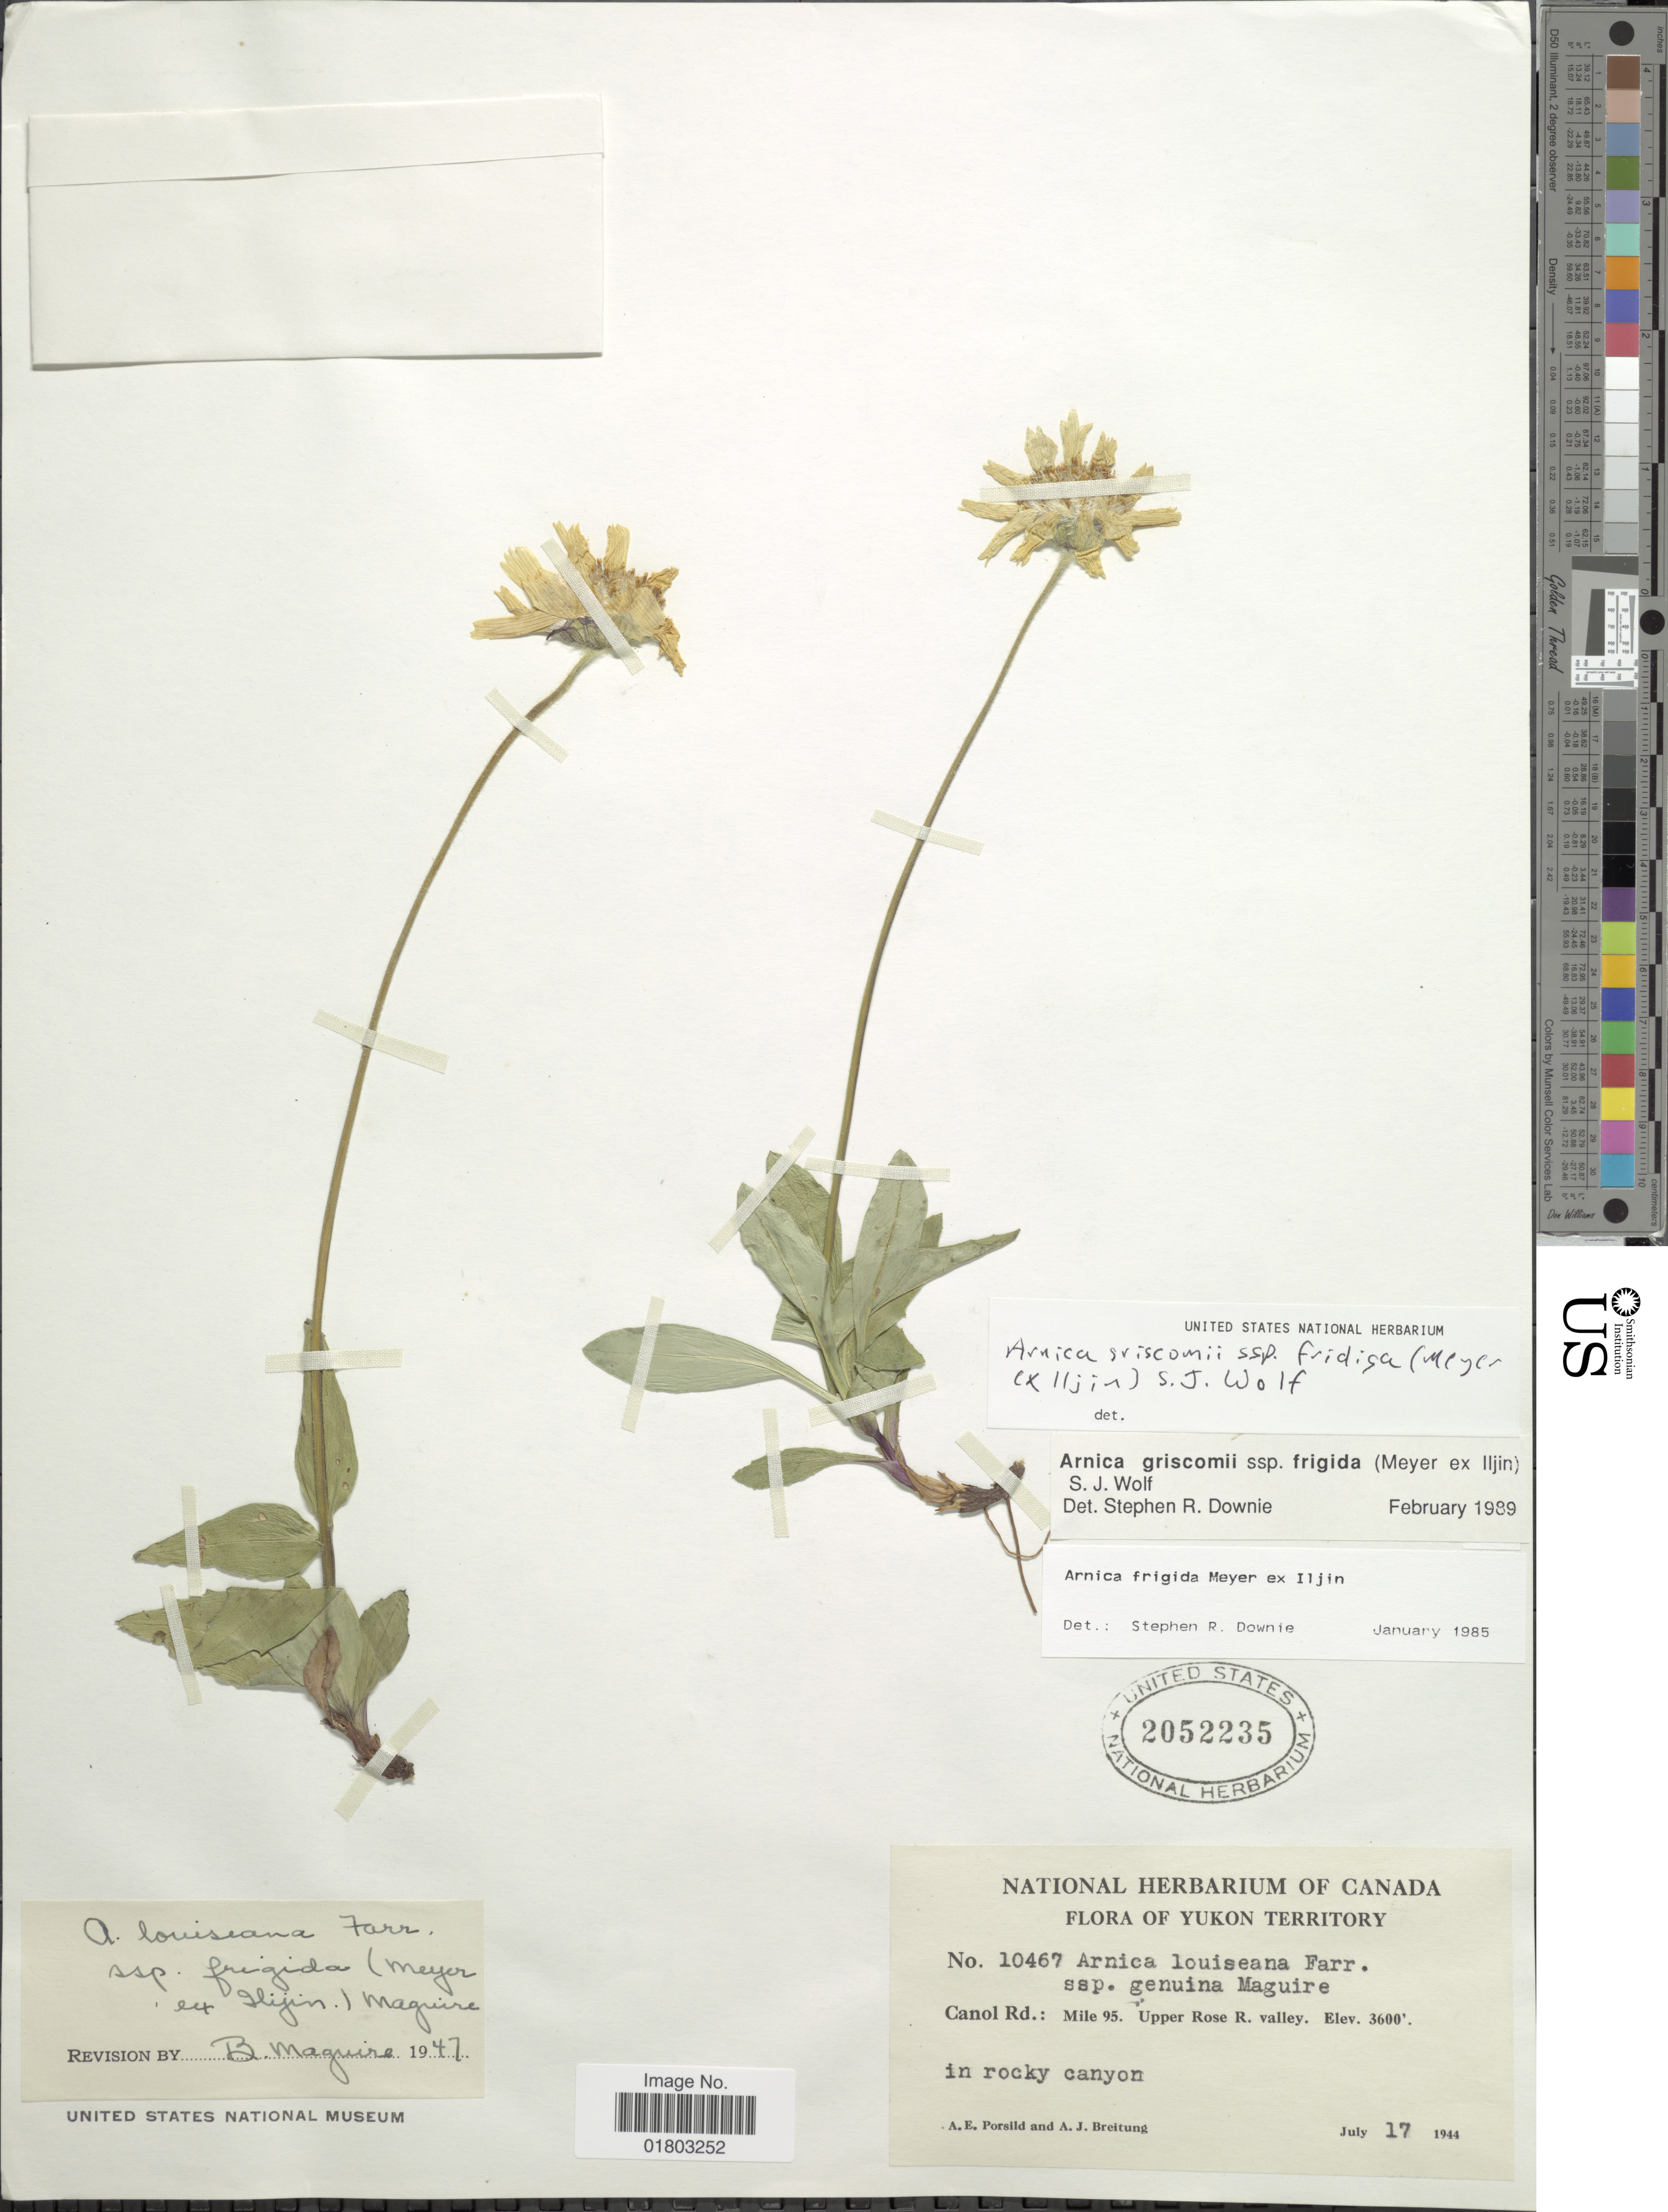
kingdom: Plantae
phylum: Tracheophyta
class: Magnoliopsida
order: Asterales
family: Asteraceae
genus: Arnica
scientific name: Arnica griscomii subsp. frigida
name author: (C.A. Mey. ex Iljin) S.J. Wolf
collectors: A. E. Porsild & A. Breitung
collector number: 10467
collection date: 1944-07-17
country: Canada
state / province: Yukon Territory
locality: Canol Rd/: Mile 95. Upper Rose R. valley, in rocky canyon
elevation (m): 1097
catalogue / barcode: US 2052235